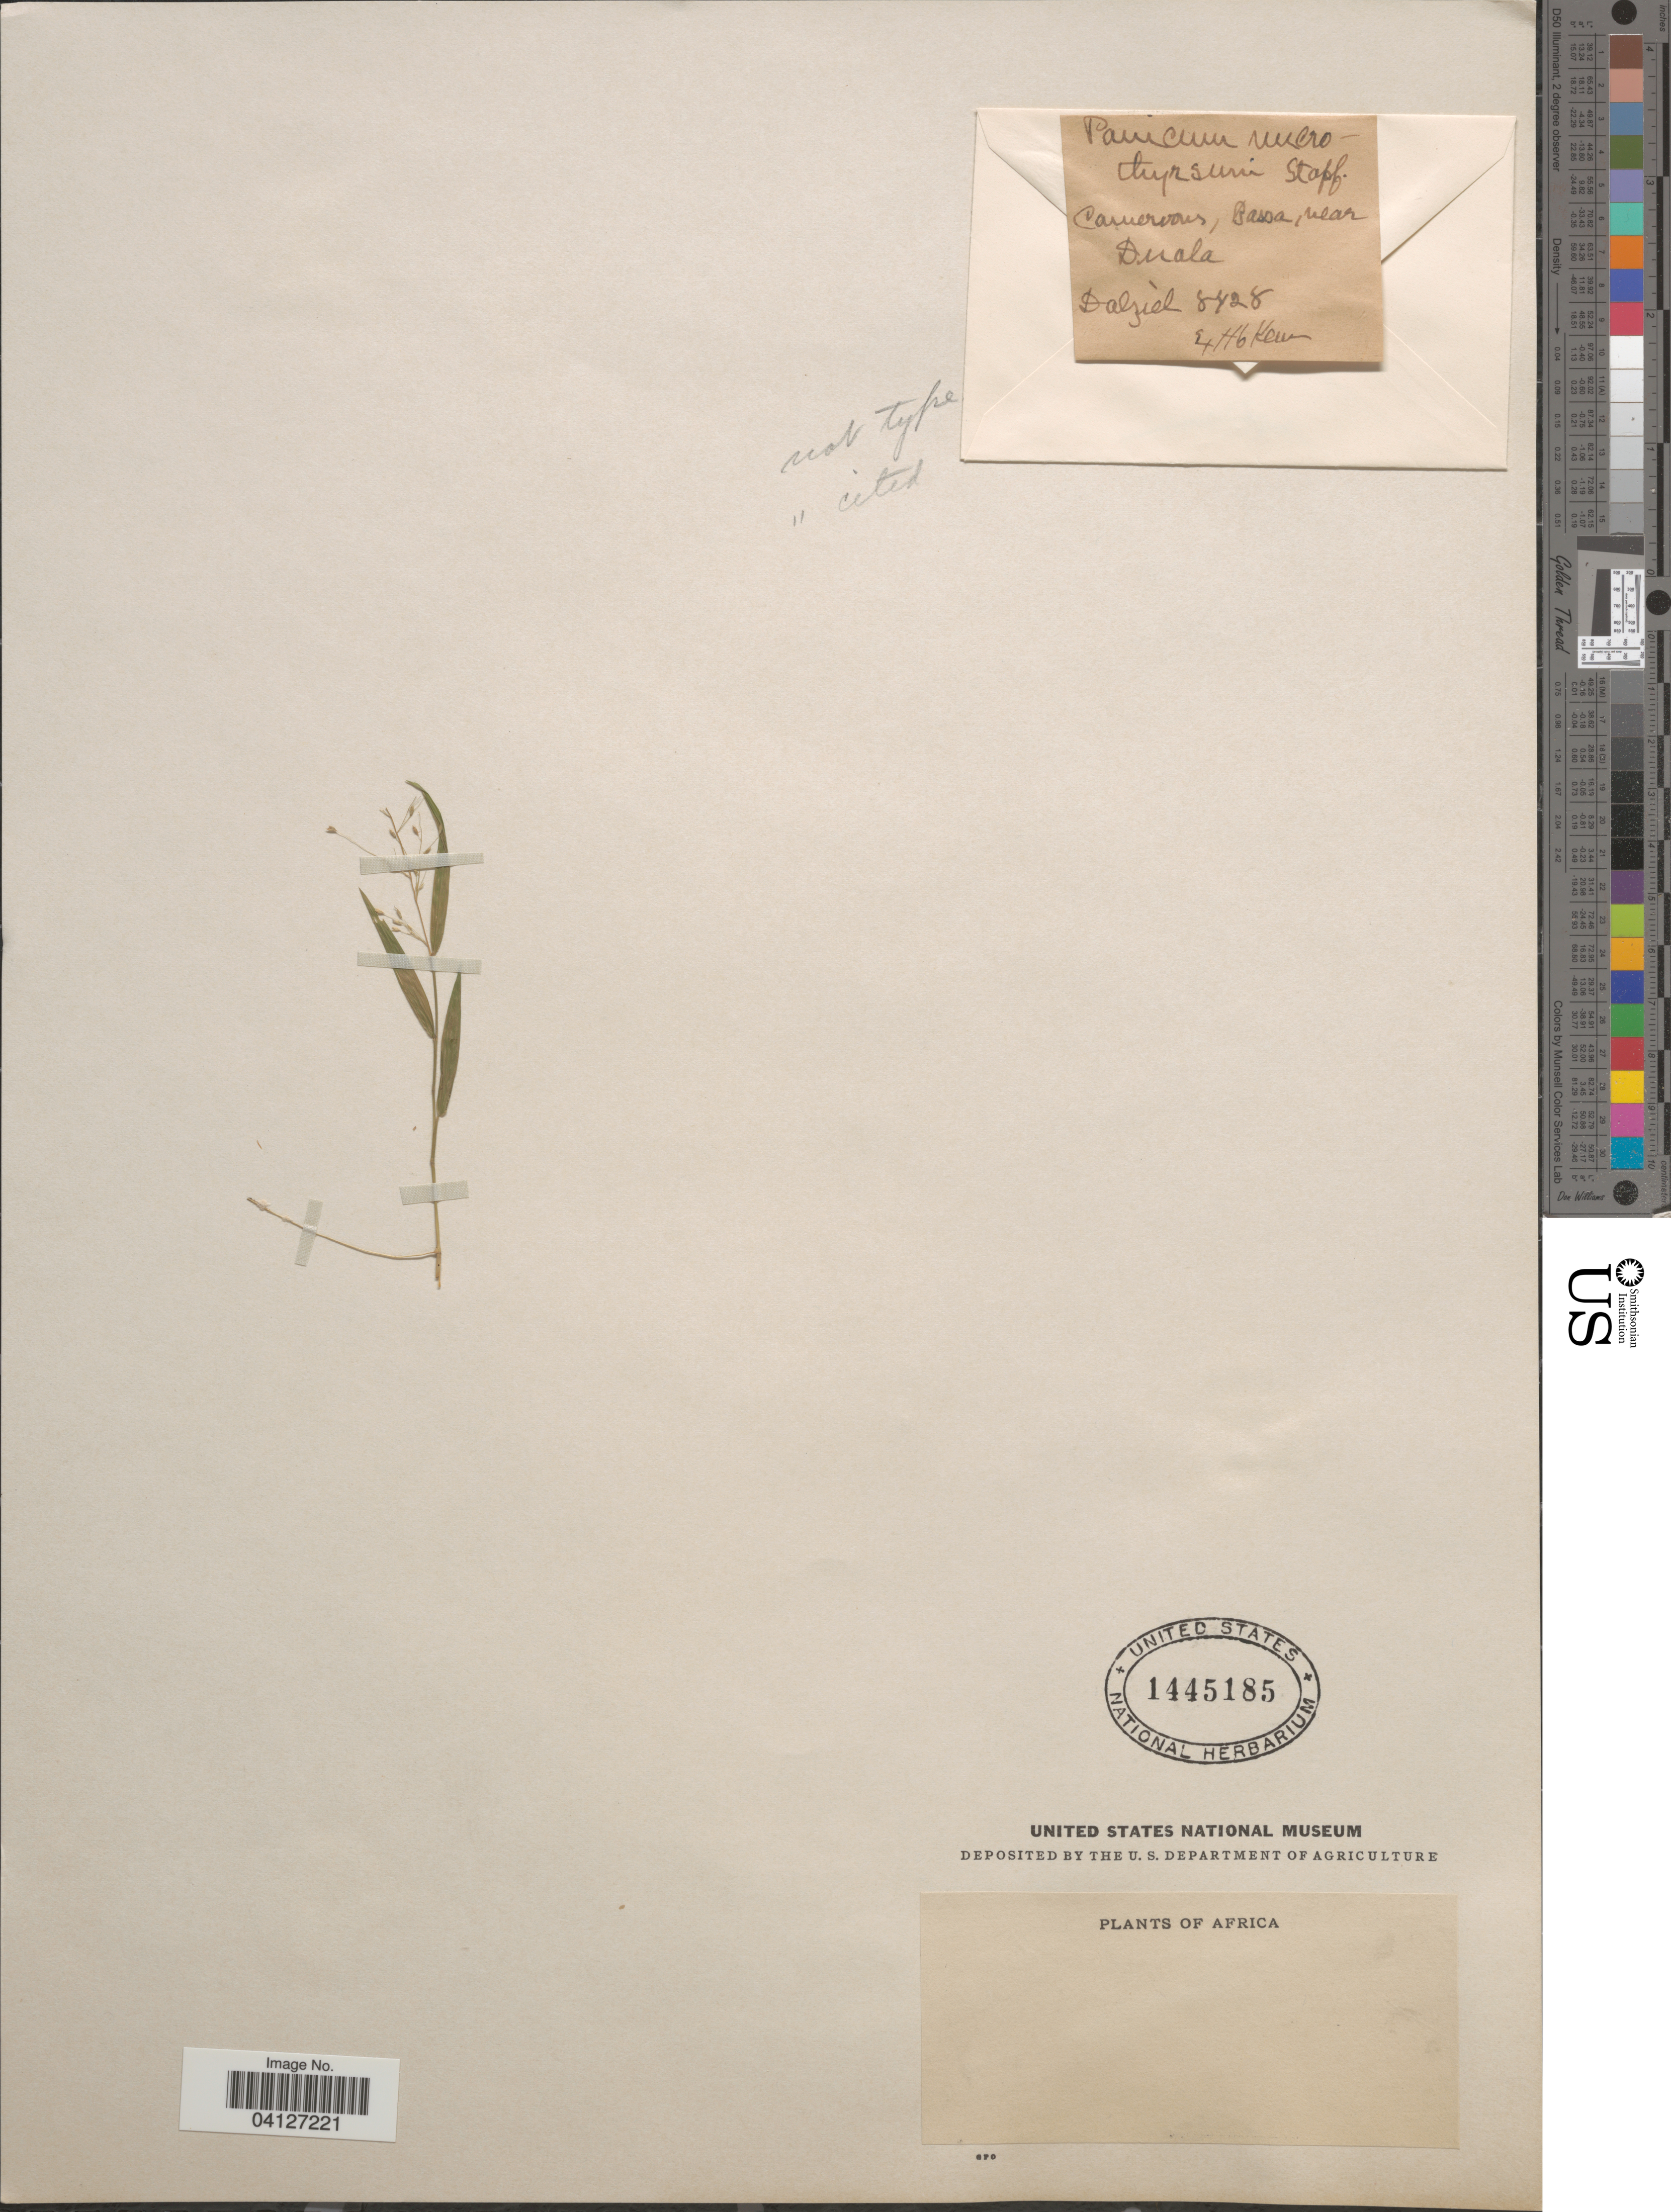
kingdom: Plantae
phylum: Tracheophyta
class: Liliopsida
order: Poales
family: Poaceae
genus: Panicum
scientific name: Panicum microthyrusm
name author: Stapf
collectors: Dalziel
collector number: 8428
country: Cameroon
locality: Cameroons, Bassa, near Duala.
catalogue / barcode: US 1445185